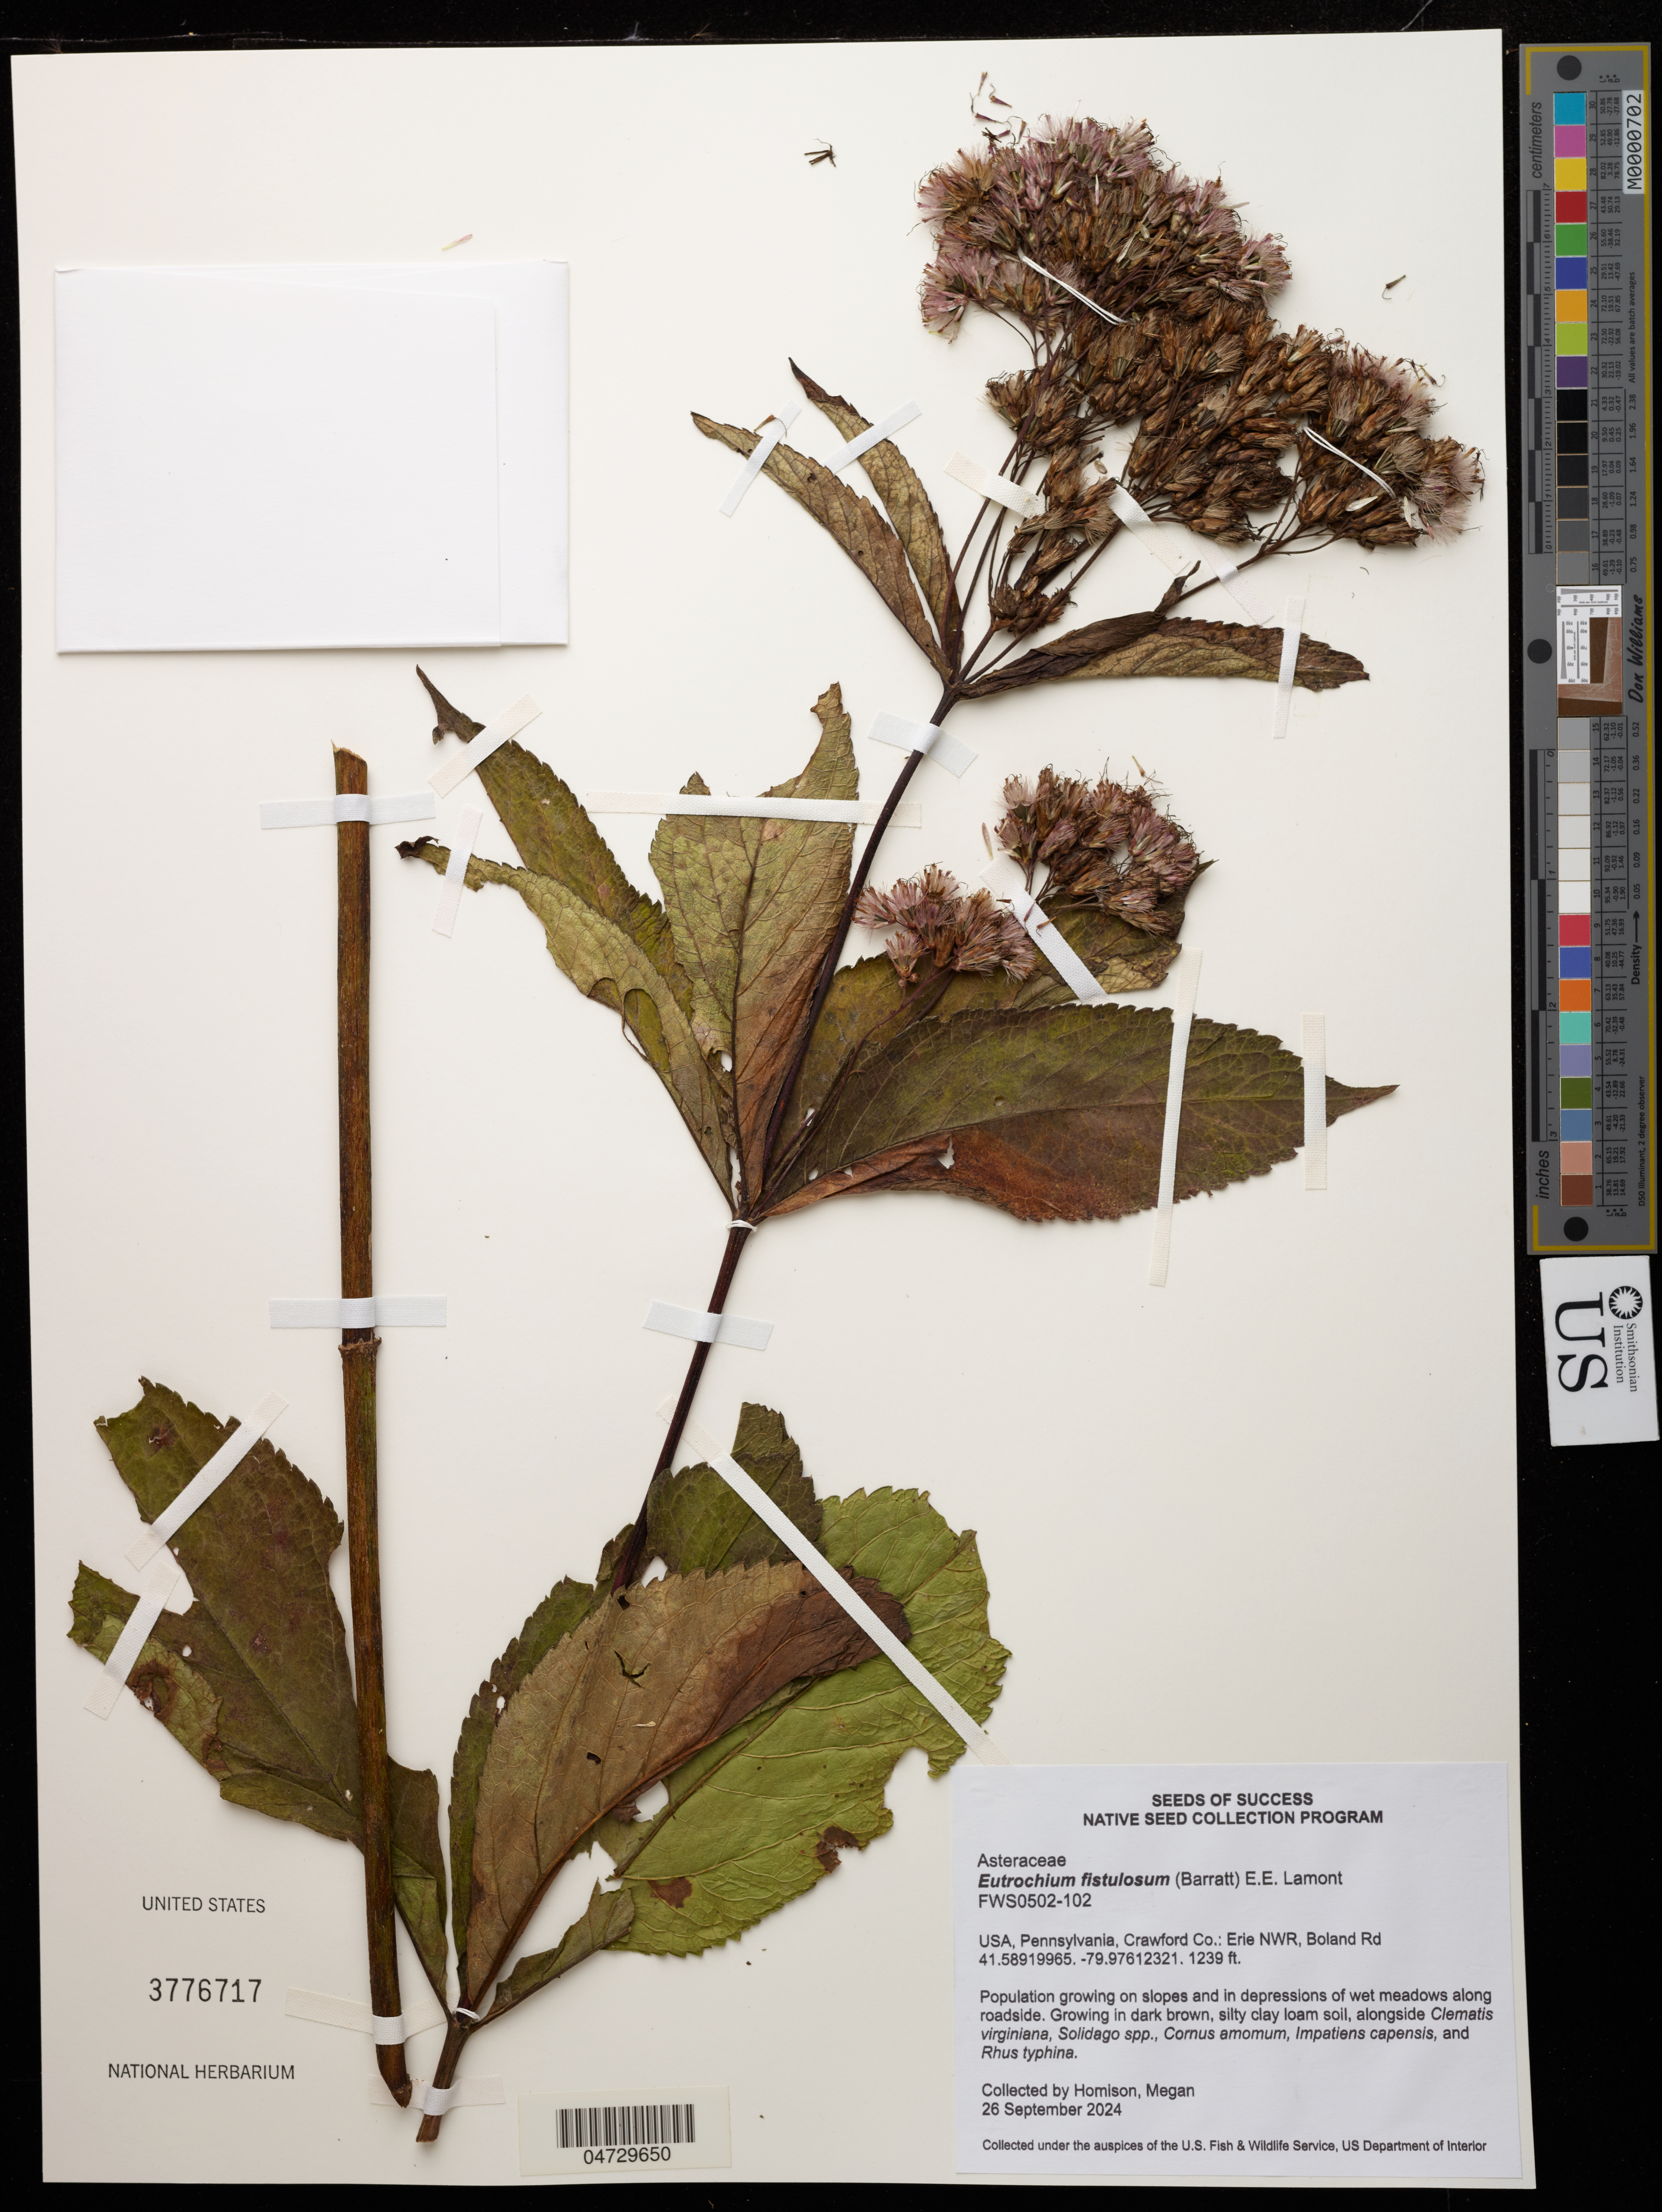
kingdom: Plantae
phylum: Tracheophyta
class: Magnoliopsida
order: Asterales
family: Asteraceae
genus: Eutrochium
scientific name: Eutrochium fistulosum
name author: (Barratt) E.E. Lamont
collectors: M. Homison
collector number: FWS0502-102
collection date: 2024-09-26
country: United States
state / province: Pennsylvania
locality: Crawford Co.: Erie NWR, Boland Rd.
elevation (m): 378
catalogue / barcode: US 3776717